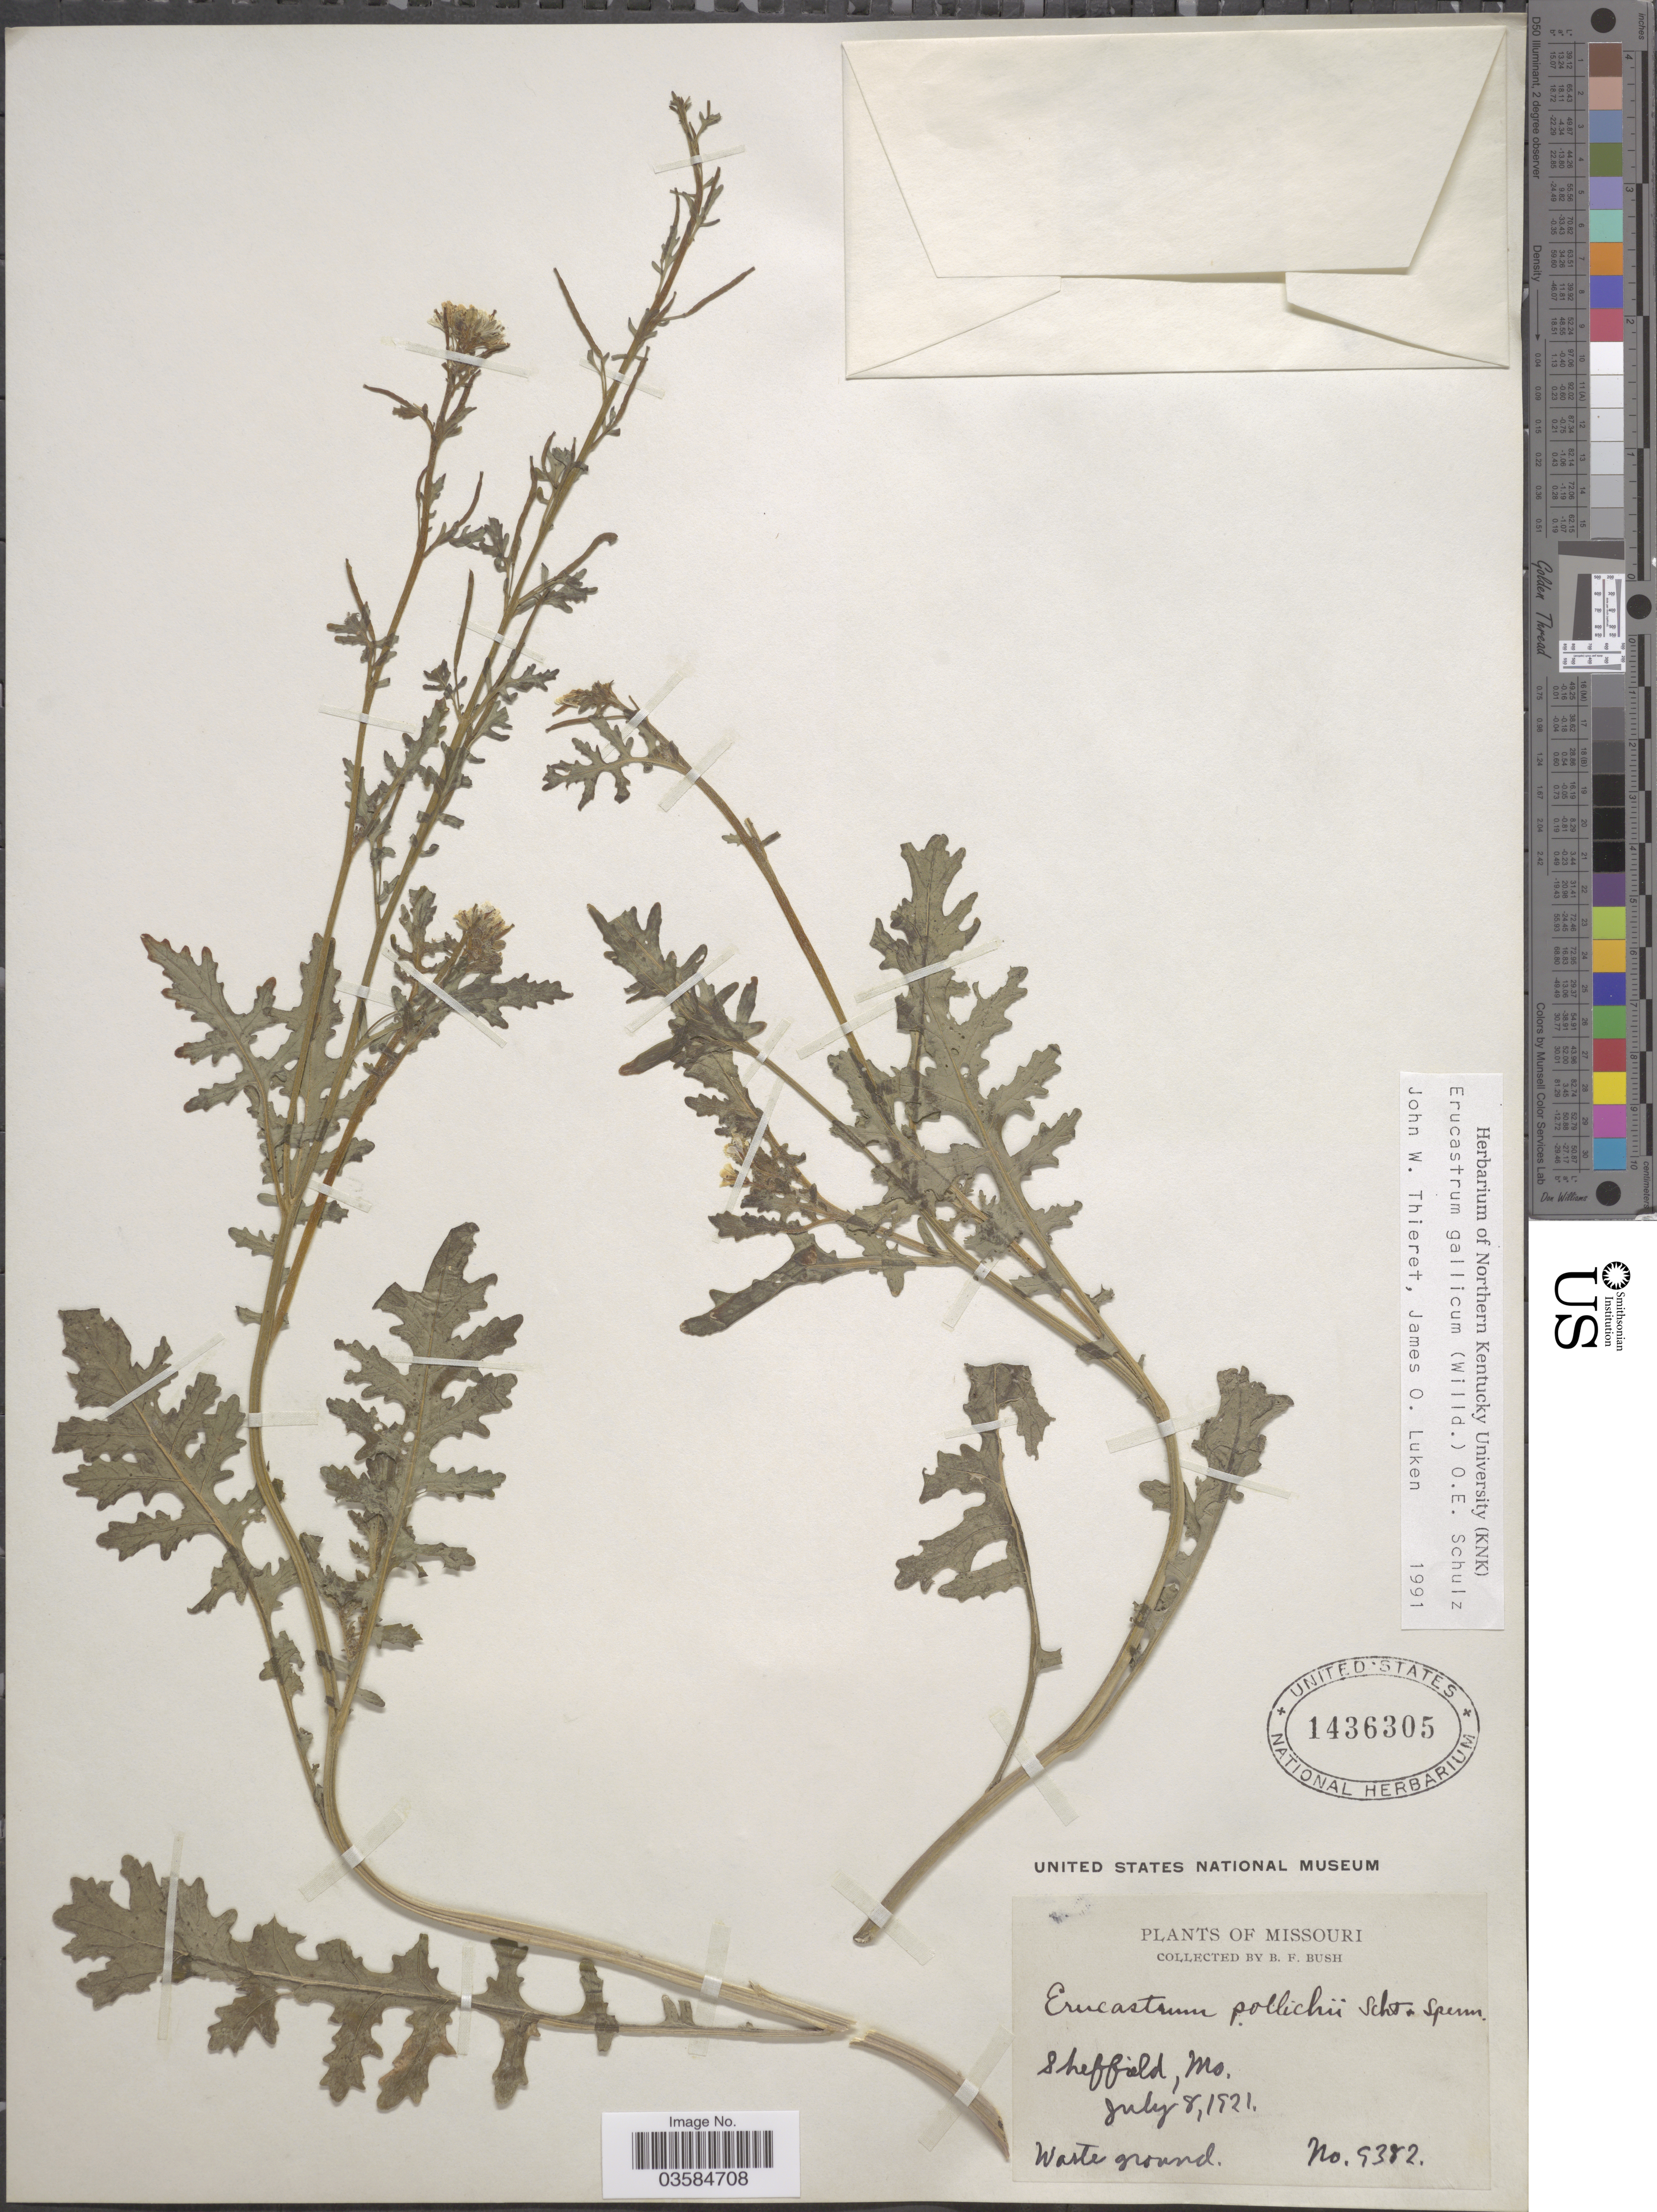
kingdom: Plantae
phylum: Tracheophyta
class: Magnoliopsida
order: Brassicales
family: Brassicaceae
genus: Erucastrum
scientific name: Erucastrum gallicum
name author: (Willd.) O.E. Schulz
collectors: B. F. Bush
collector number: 9382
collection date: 1921-07-08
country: United States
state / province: Missouri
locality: Sheffield.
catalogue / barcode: US 1436305